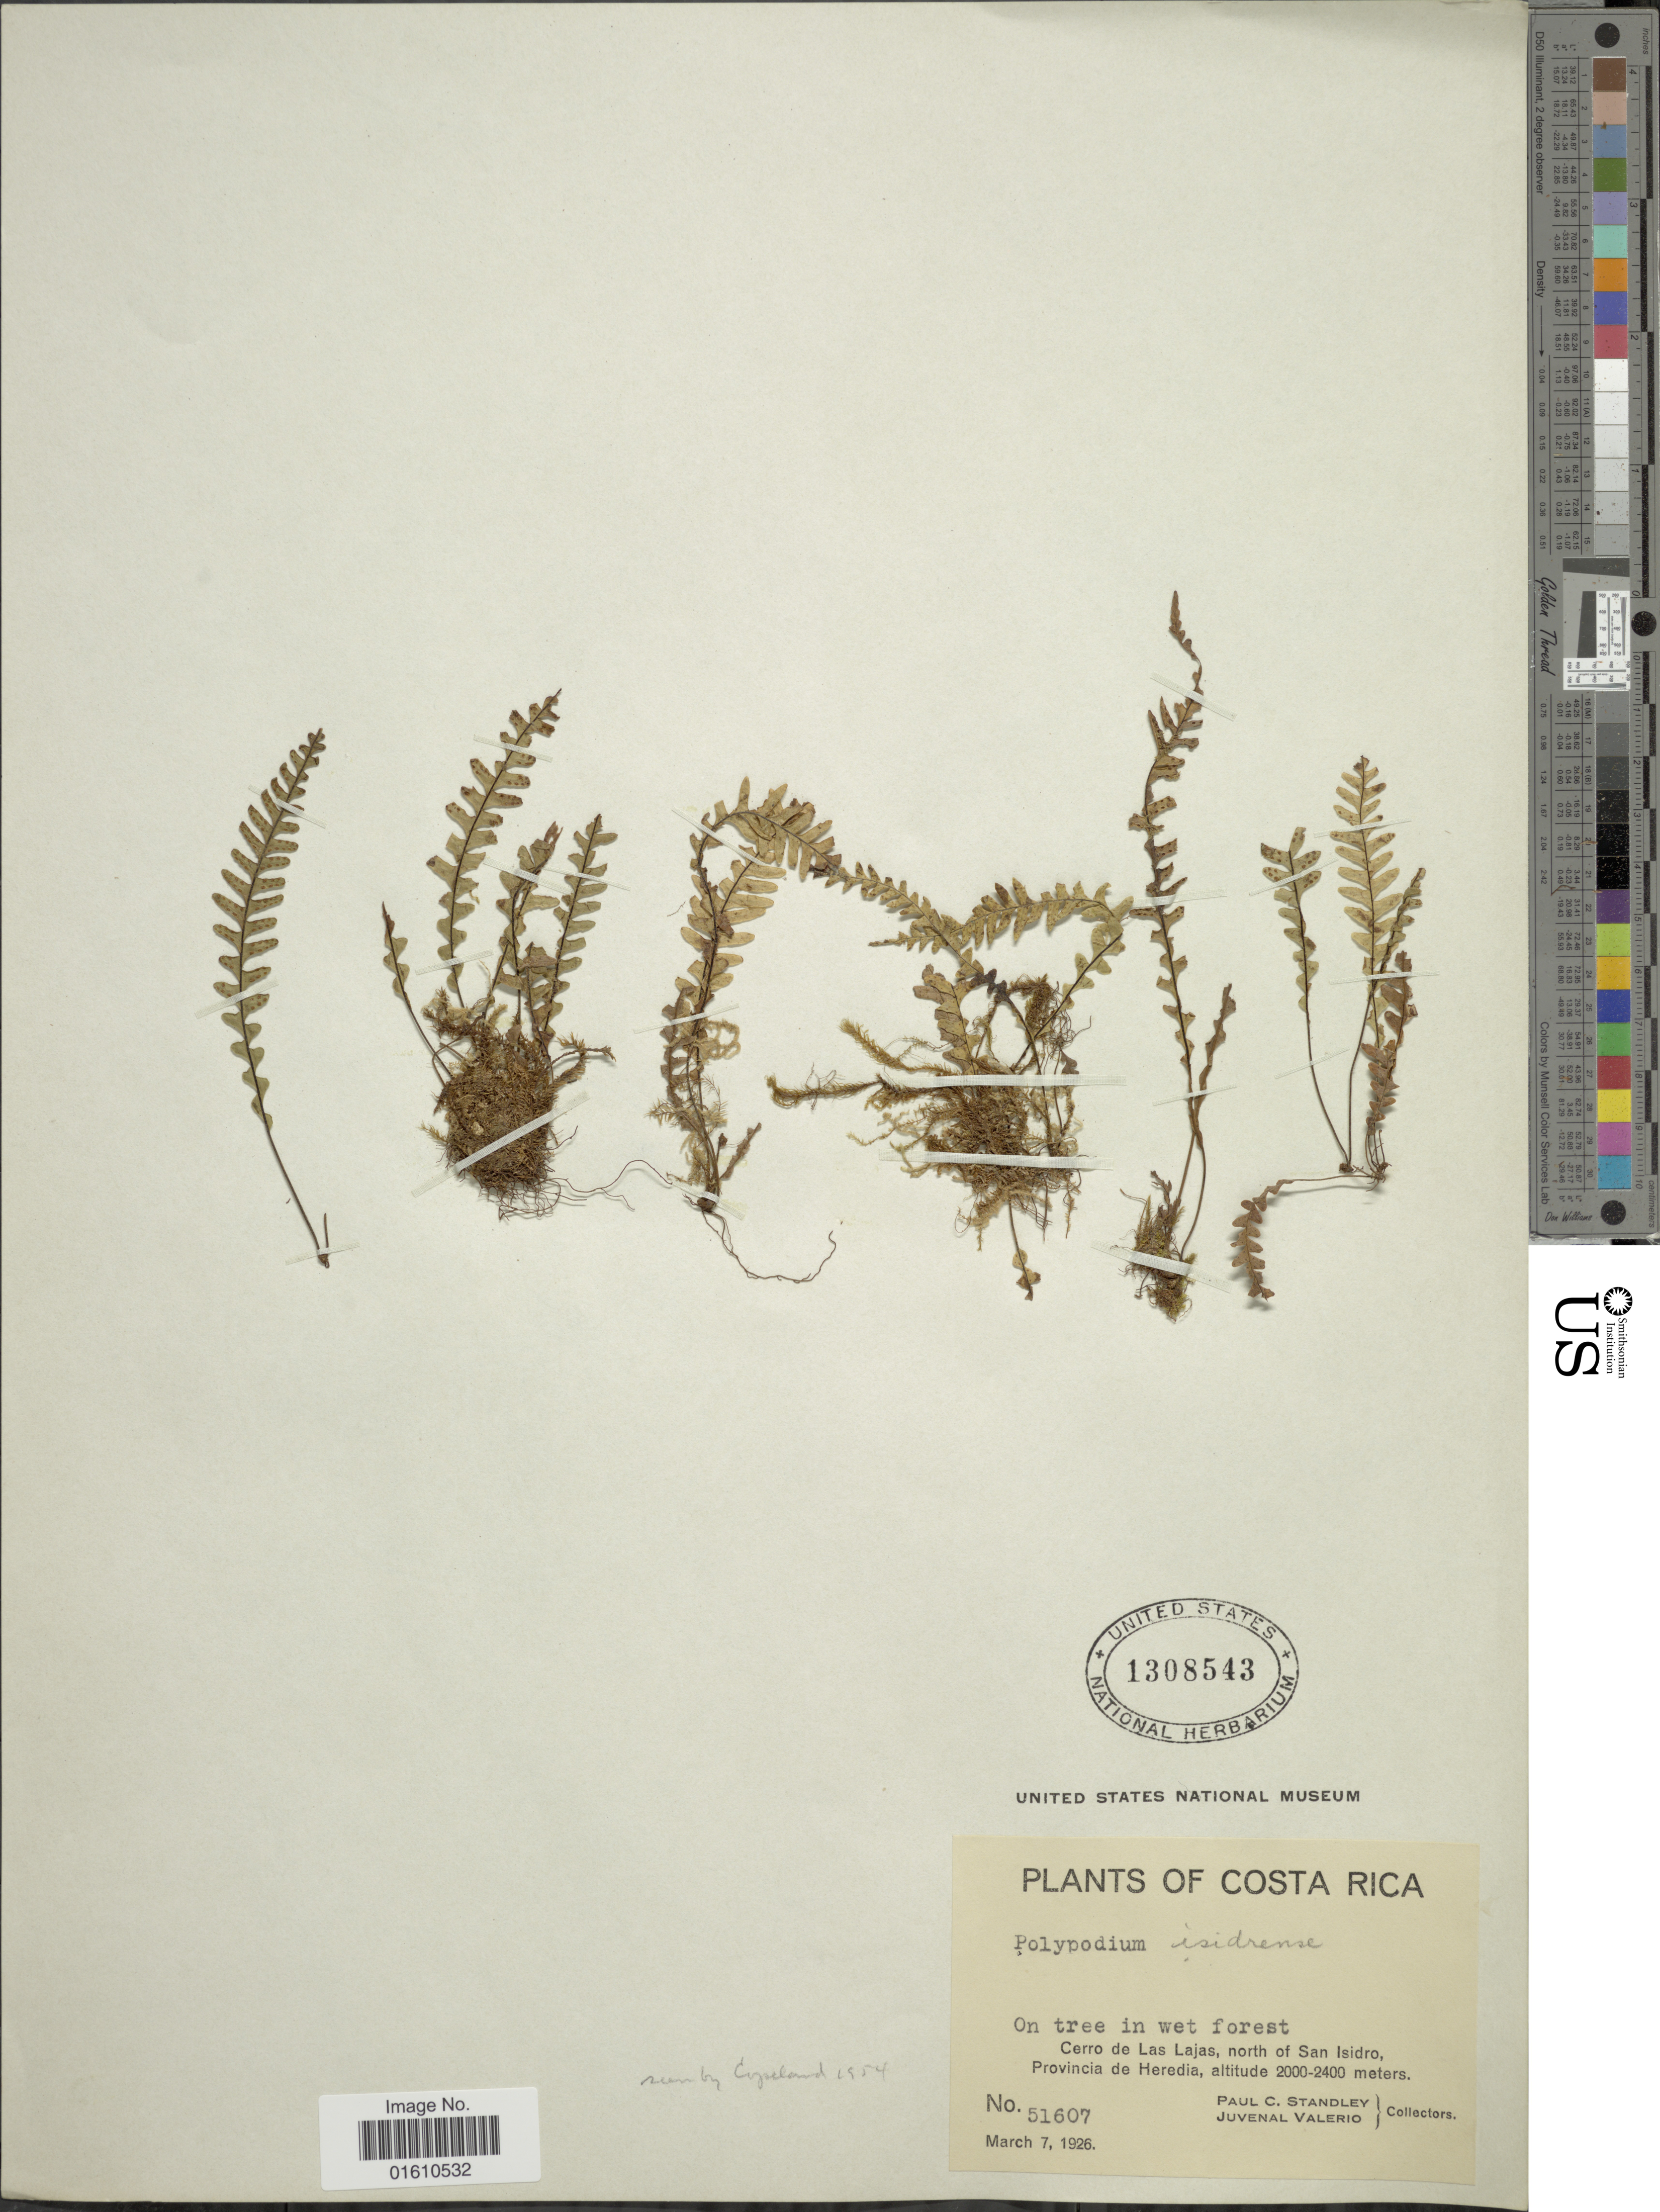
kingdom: Plantae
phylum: Tracheophyta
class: Polypodiopsida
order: Polypodiales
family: Polypodiaceae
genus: Lellingeria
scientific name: Lellingeria isidrensis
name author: (Maxon ex Copel.) A.R. Sm. & R.C. Moran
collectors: P. C. Standley & J. Valerio R.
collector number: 51607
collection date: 1926-03-07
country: Costa Rica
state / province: Heredia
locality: Cerro de Las Lajas, north of San Isidro, Provincia de Heredia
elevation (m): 2000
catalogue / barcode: US 1308543